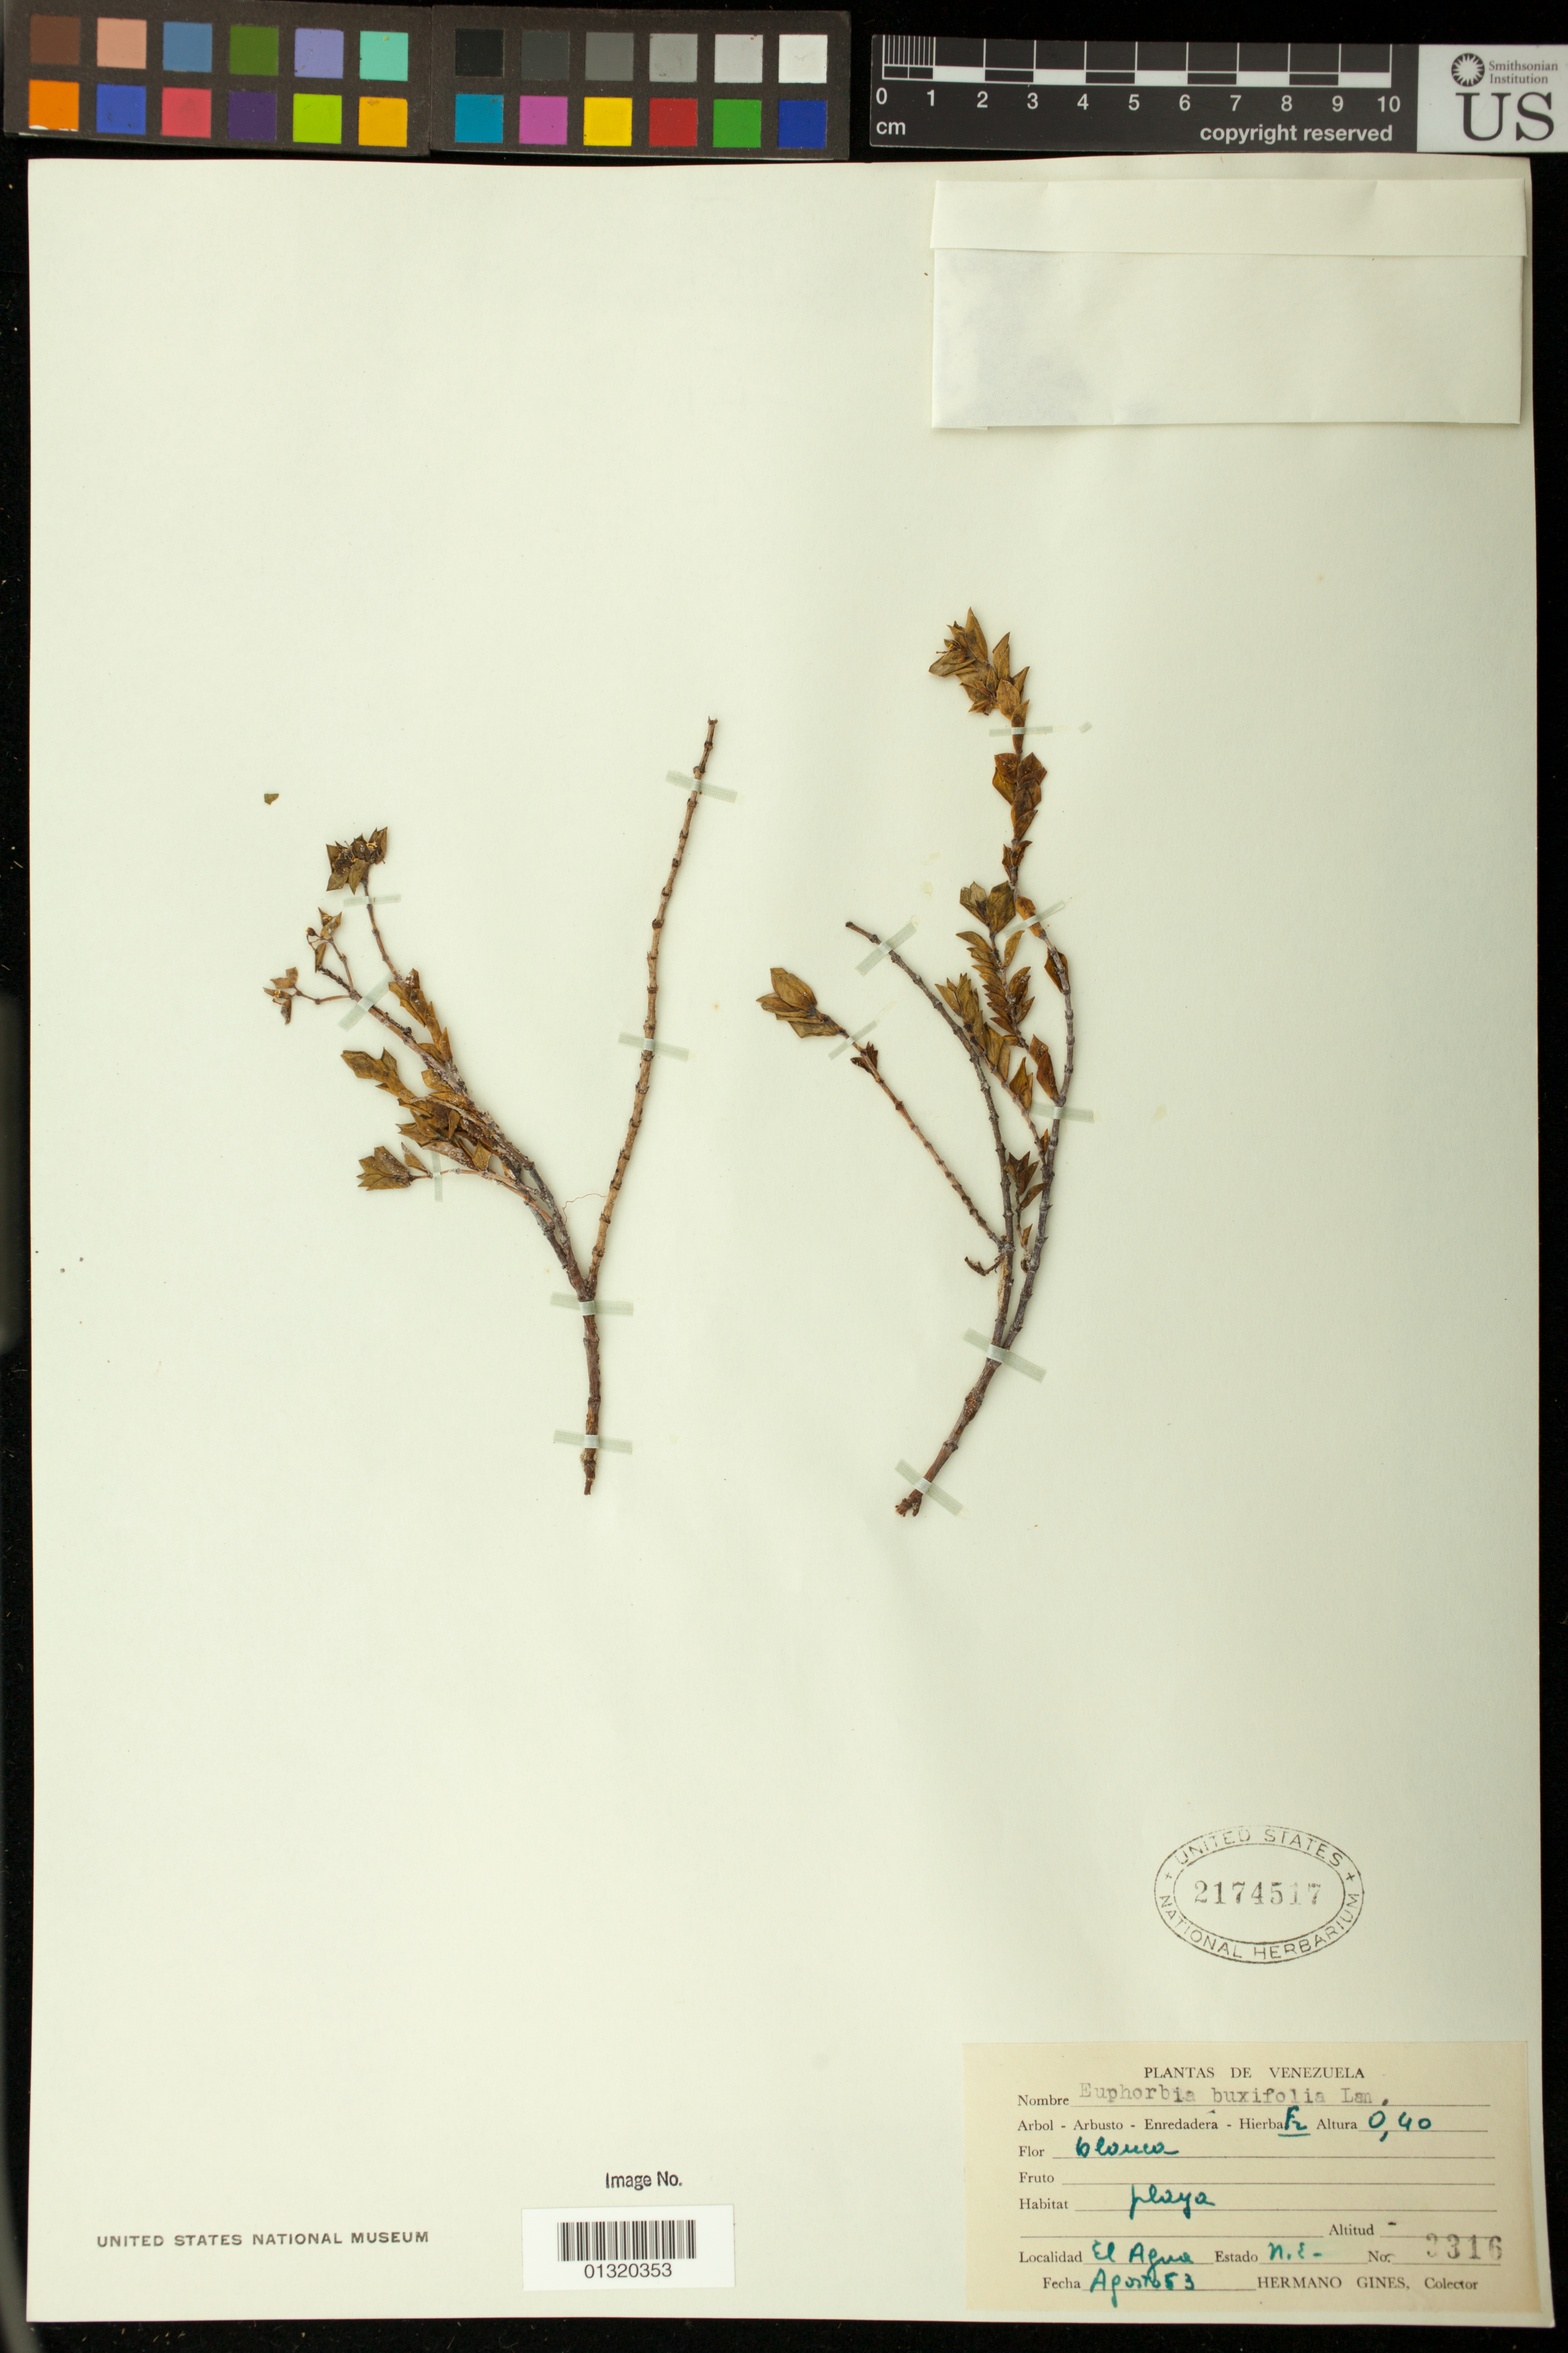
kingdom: Plantae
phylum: Tracheophyta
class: Magnoliopsida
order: Malpighiales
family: Euphorbiaceae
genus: Euphorbia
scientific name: Euphorbia mesembryanthemifolia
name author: Jacq.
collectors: H. Gines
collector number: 3316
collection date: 1953-08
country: Venezuela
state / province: Nueva Esparta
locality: El Aqua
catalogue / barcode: US 2174517